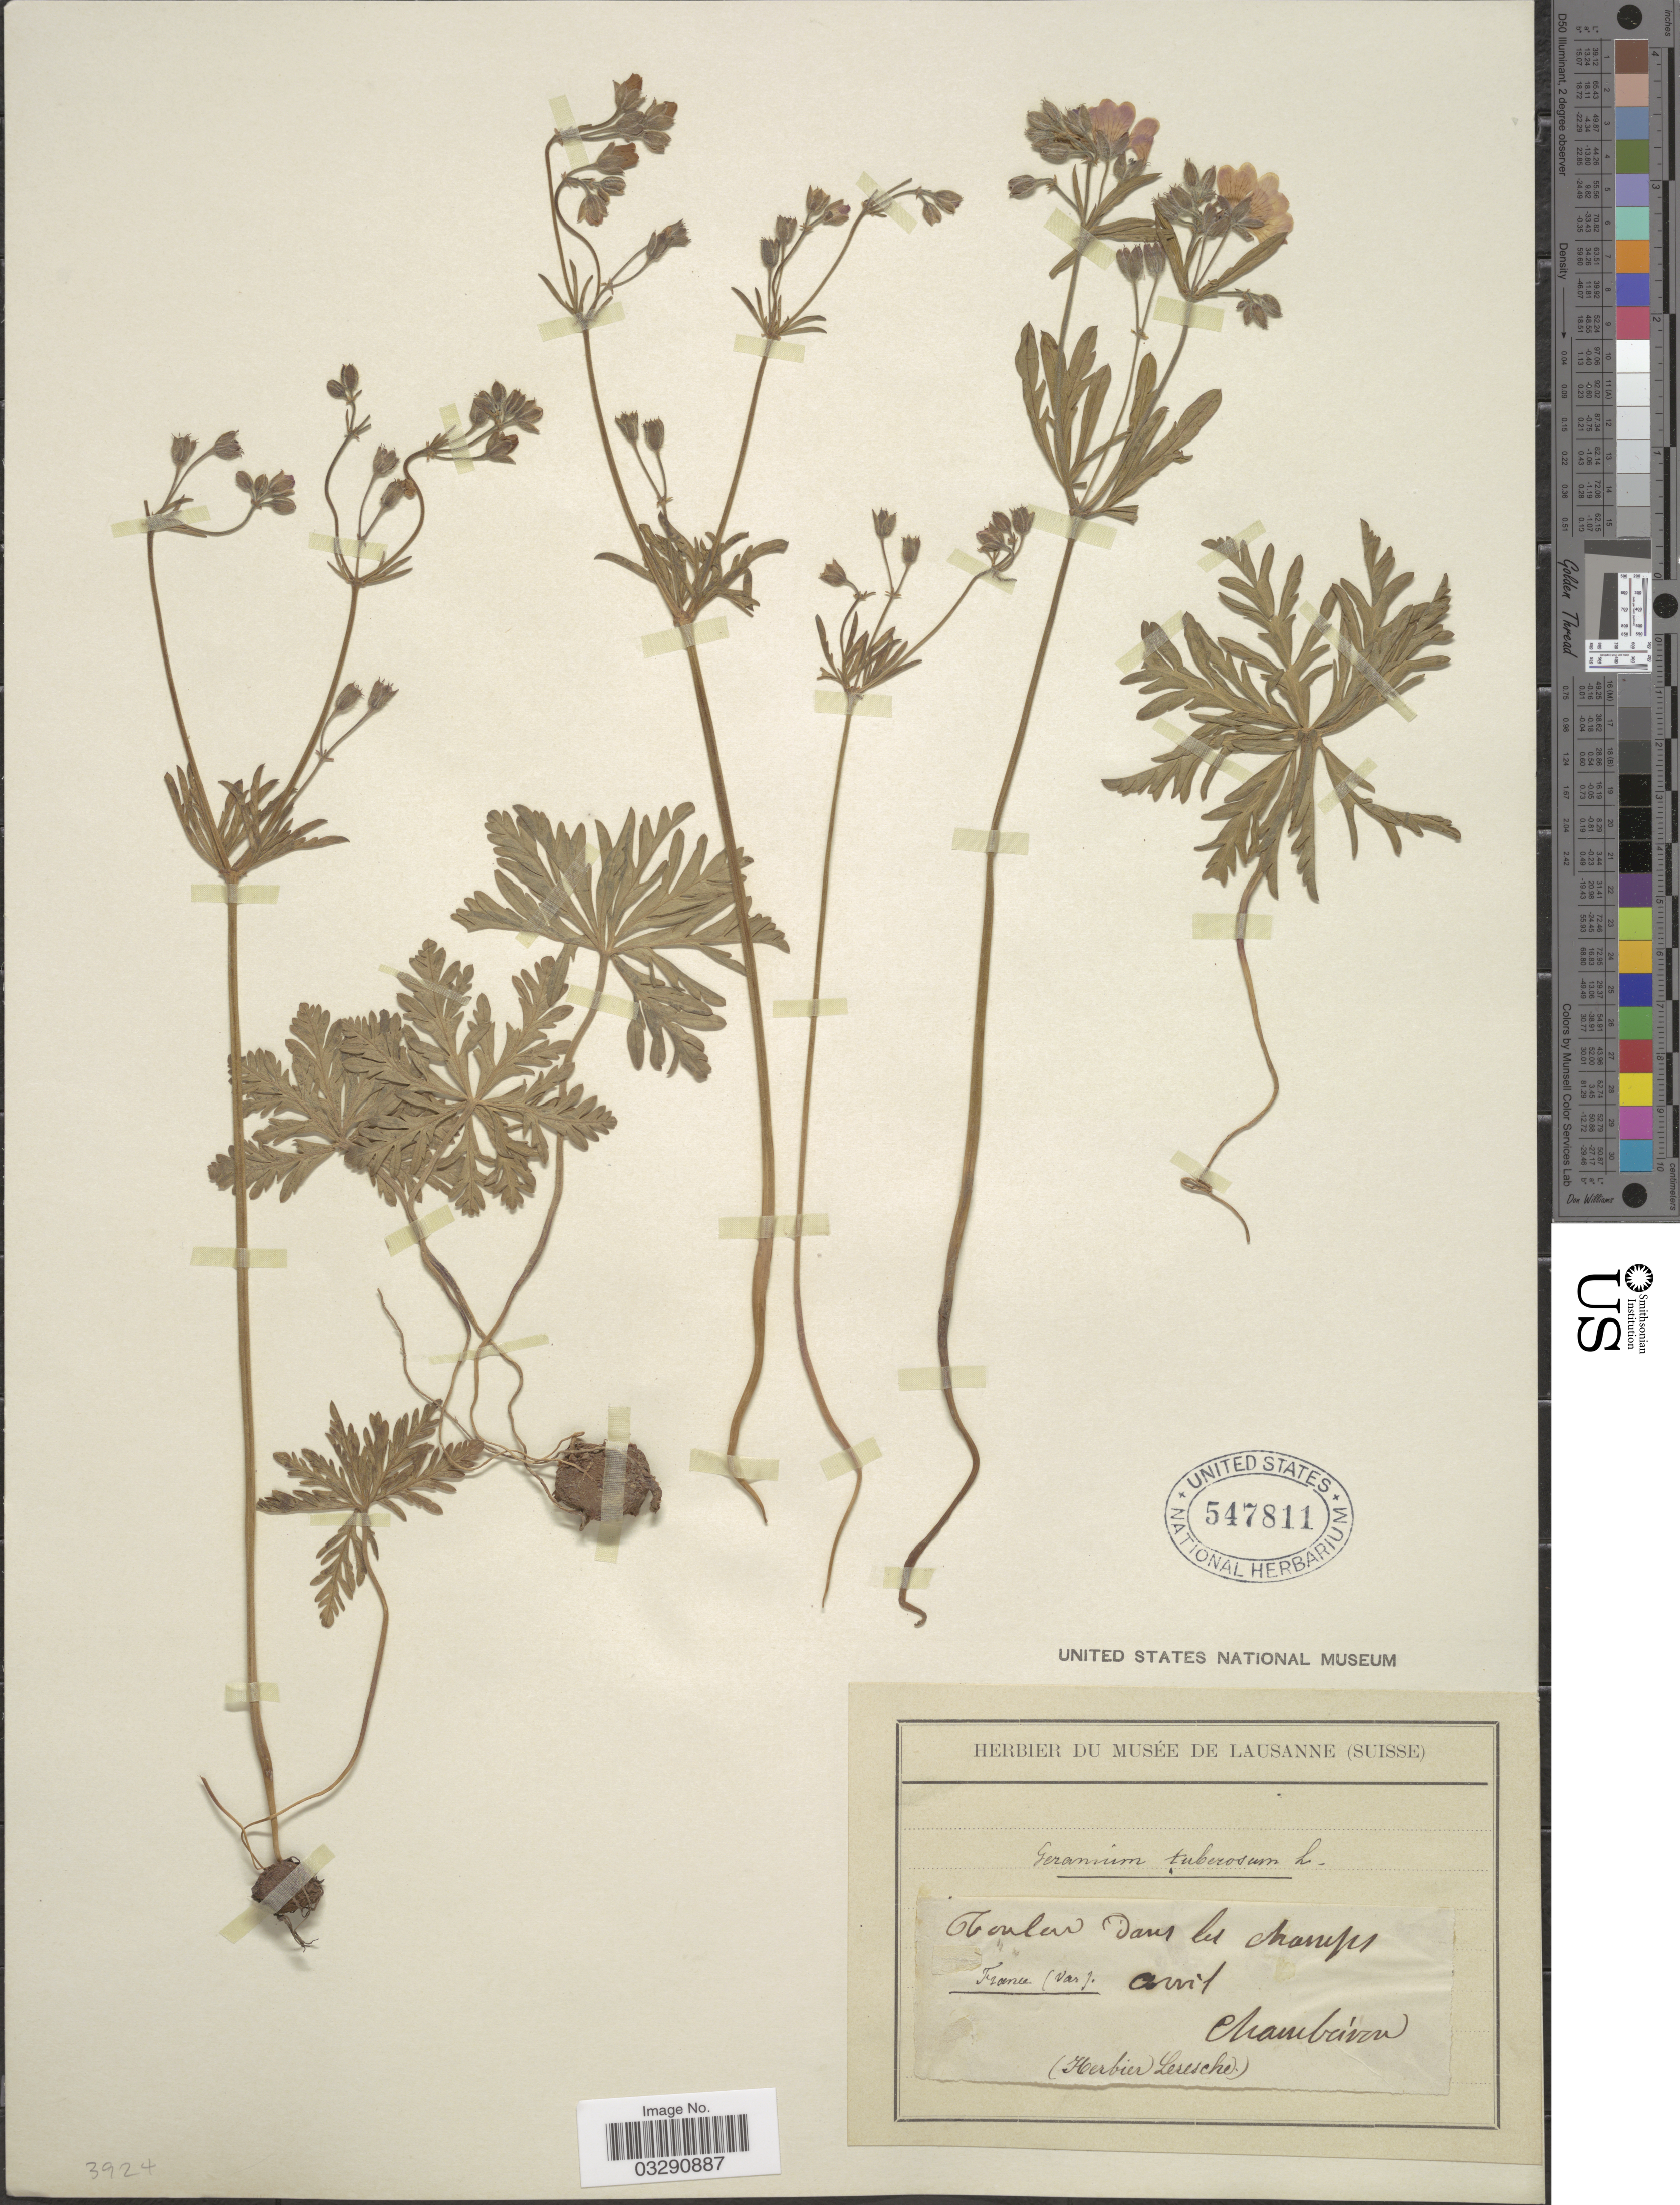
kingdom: Plantae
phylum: Tracheophyta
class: Magnoliopsida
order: Geraniales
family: Geraniaceae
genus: Geranium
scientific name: Geranium tuberosum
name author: L.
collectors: ex herb. Leresche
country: France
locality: Chambeiron.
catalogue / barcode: US 547811